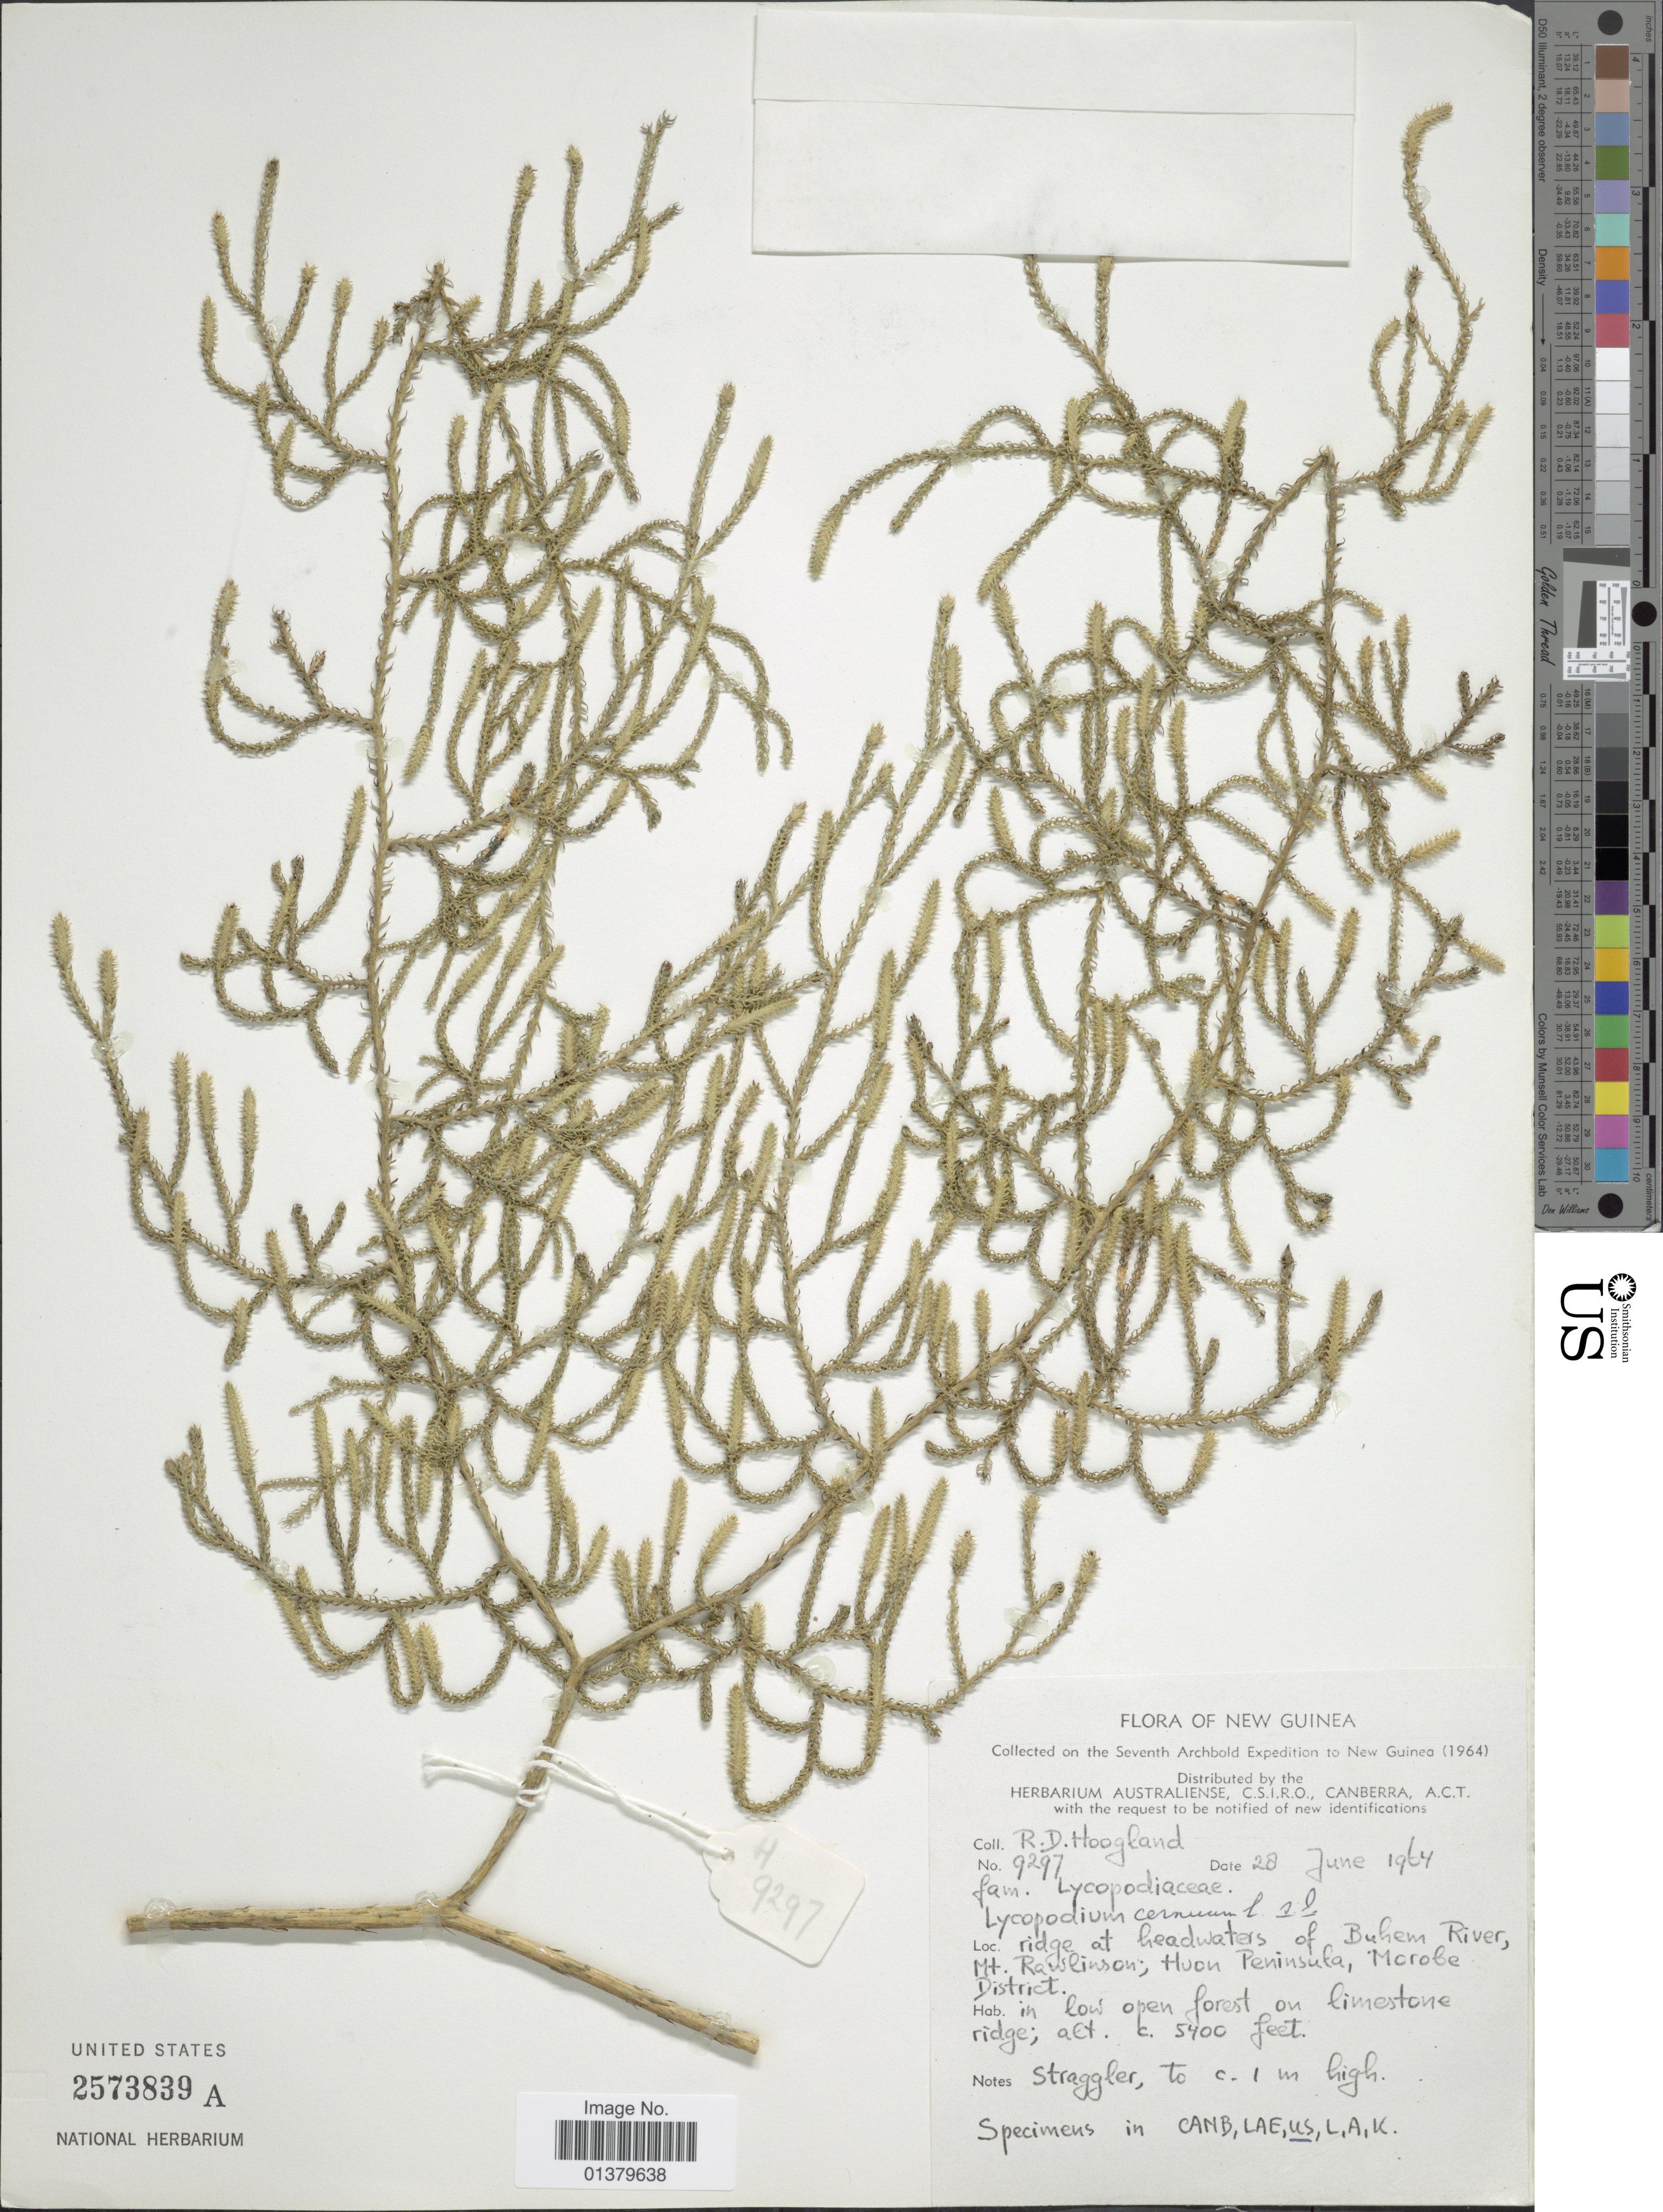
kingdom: Plantae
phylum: Tracheophyta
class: Lycopodiopsida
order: Lycopodiales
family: Lycopodiaceae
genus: Palhinhaea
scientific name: Palhinhaea cernua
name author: (L.) Vasc. & Franco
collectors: R. D. Hoogland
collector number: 9297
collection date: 1964-06-28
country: Papua New Guinea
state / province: Morobe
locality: New Guinea, rdige at headwaters of Buhem River, Mt Rawlinson; Huon Peninsula, Morobe District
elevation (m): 1646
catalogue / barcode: US 2573839A